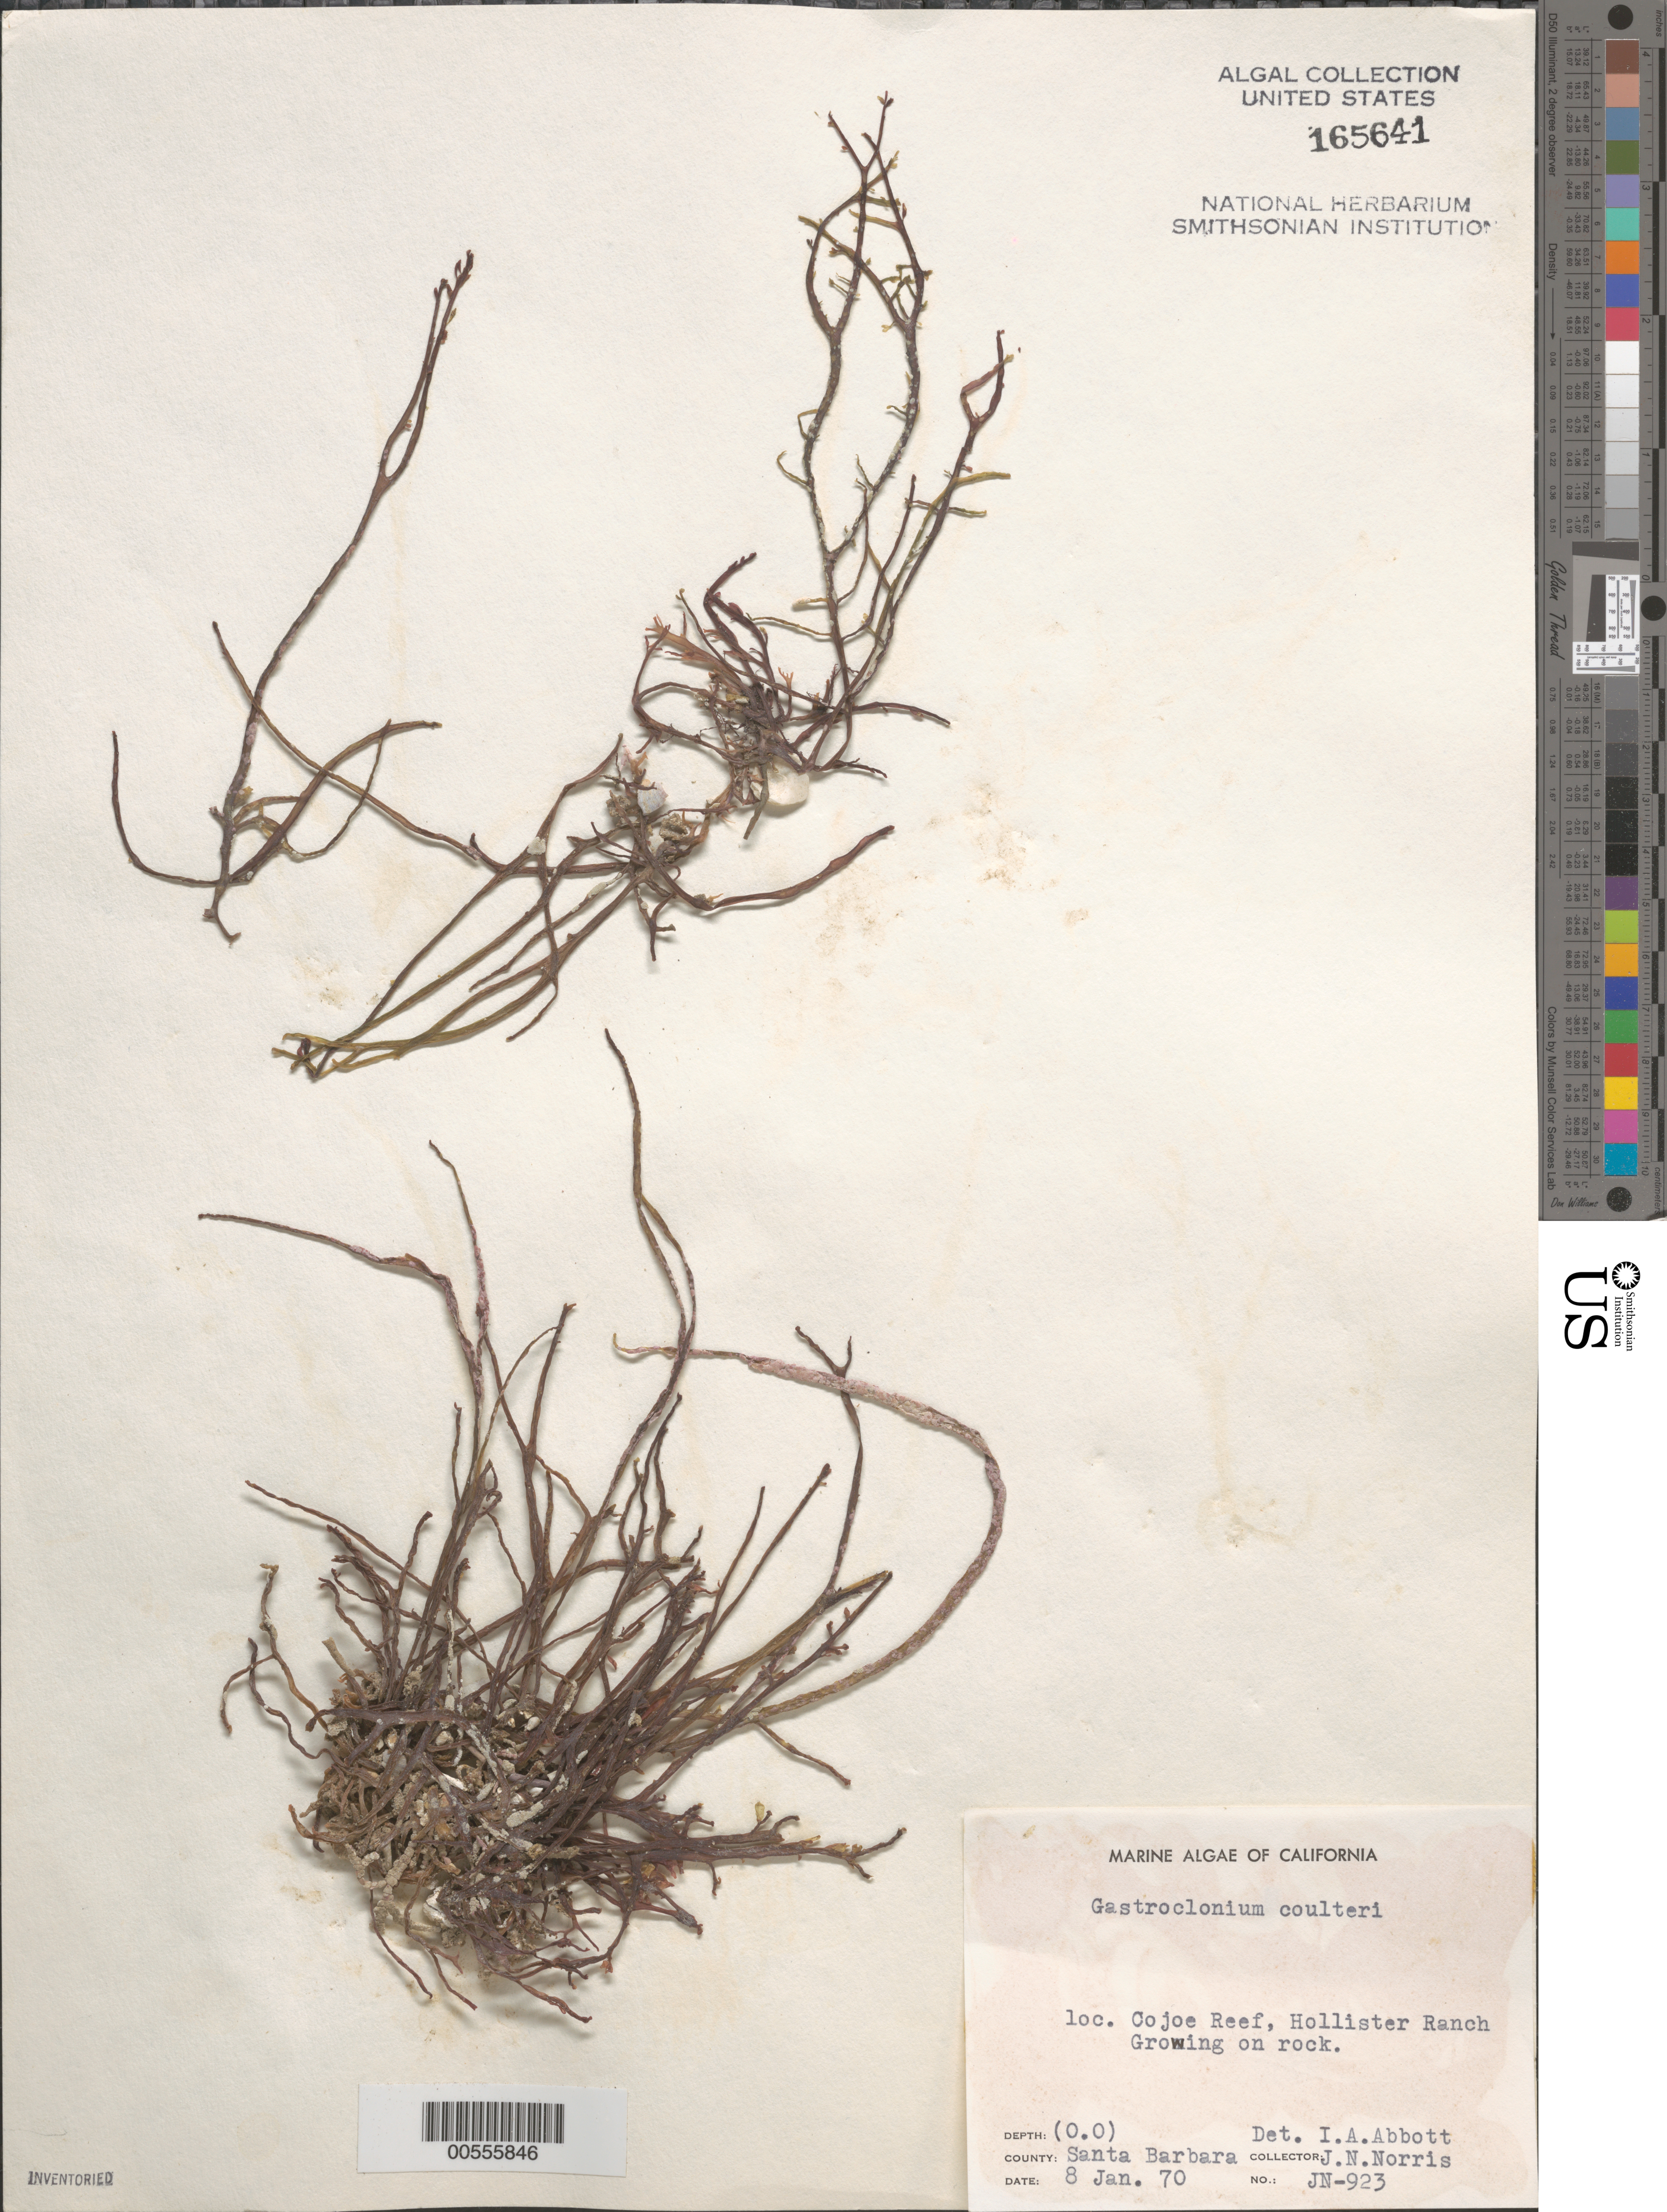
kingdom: Plantae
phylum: Rhodophyta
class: Florideophyceae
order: Rhodymeniales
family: Champiaceae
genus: Neogastroclonium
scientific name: Neogastroclonium subarticulatum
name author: (Turner) L. Le Gall et al.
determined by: Algae name updating Project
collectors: J. N. Norris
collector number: JN-923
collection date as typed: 08 Jan 1970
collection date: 1970-01-08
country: United States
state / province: California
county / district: Santa Barbara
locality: Cojo Reef, Hollister Ranch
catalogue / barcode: US 165641